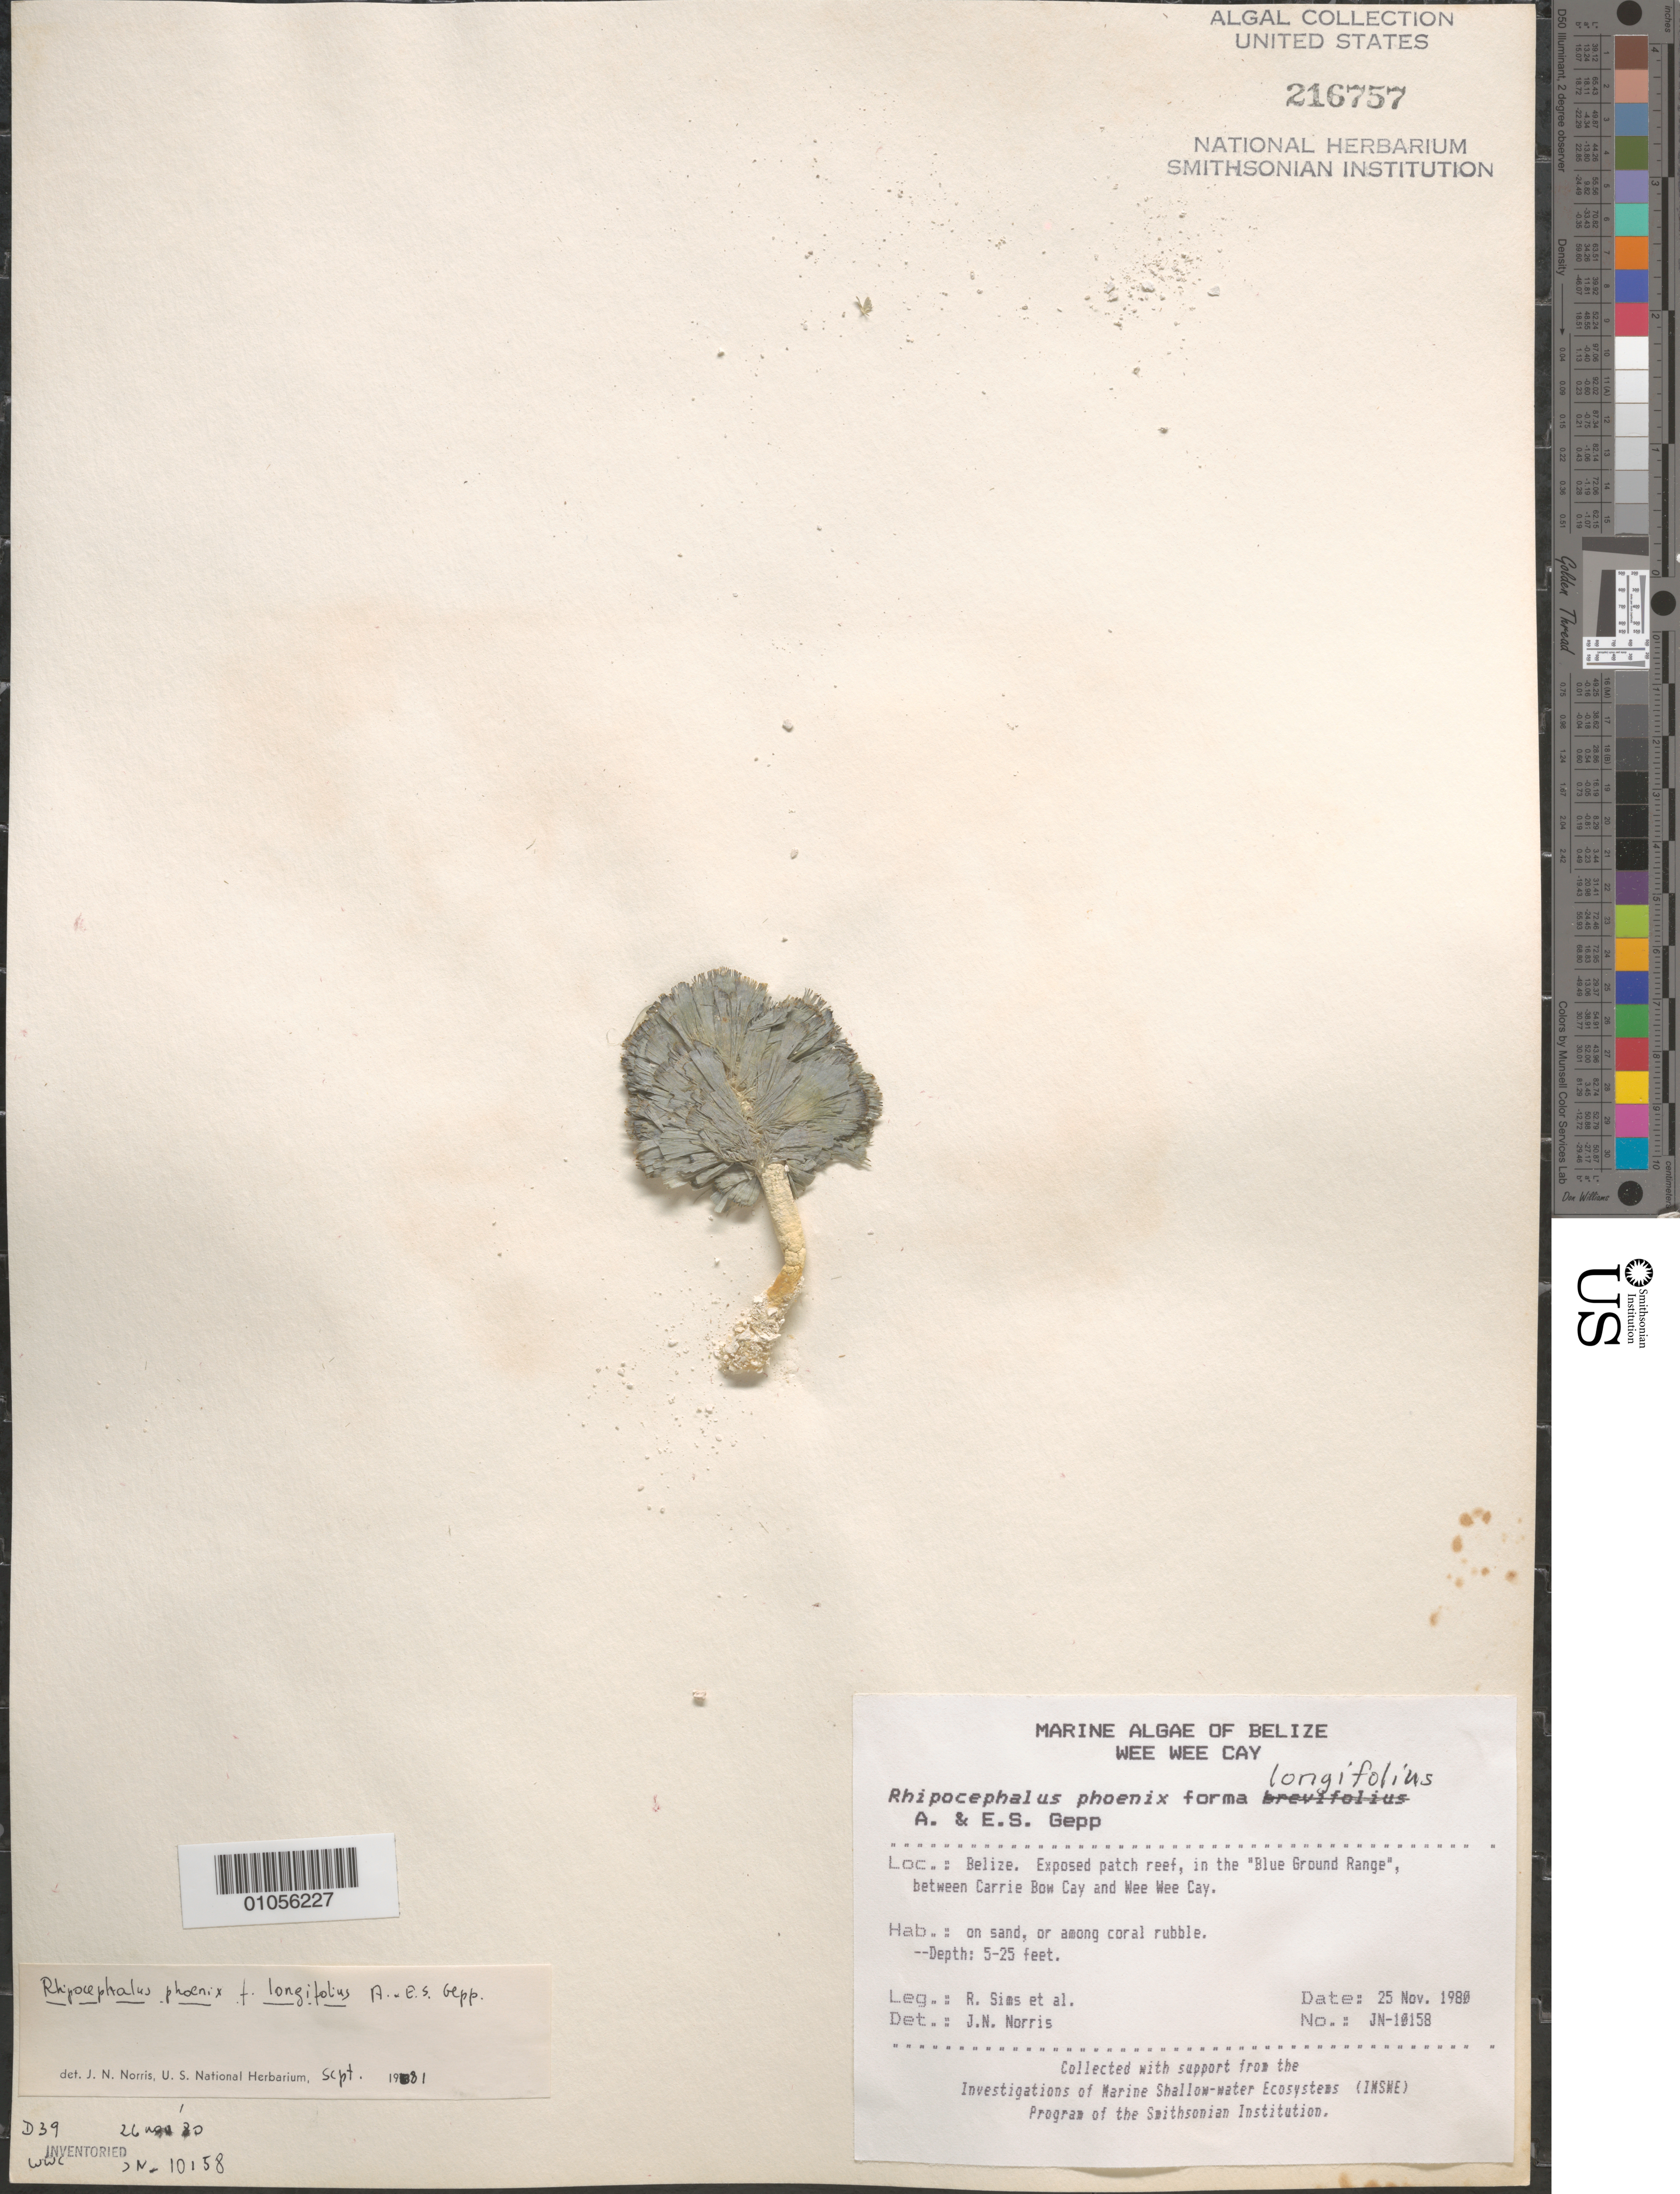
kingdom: Plantae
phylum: Chlorophyta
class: Ulvophyceae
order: Bryopsidales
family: Udoteaceae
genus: Rhipocephalus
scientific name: Rhipocephalus phoenix f. longifolius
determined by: Norris, James N.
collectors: R. H. Sims & et al.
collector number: JN-10158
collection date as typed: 25 Nov 1980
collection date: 1980-11-25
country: Belize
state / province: Stann Creek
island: Wee Wee Cay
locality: Blue Ground Range, between Carrie Bow Cay and Wee Wee Cay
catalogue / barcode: US 216757